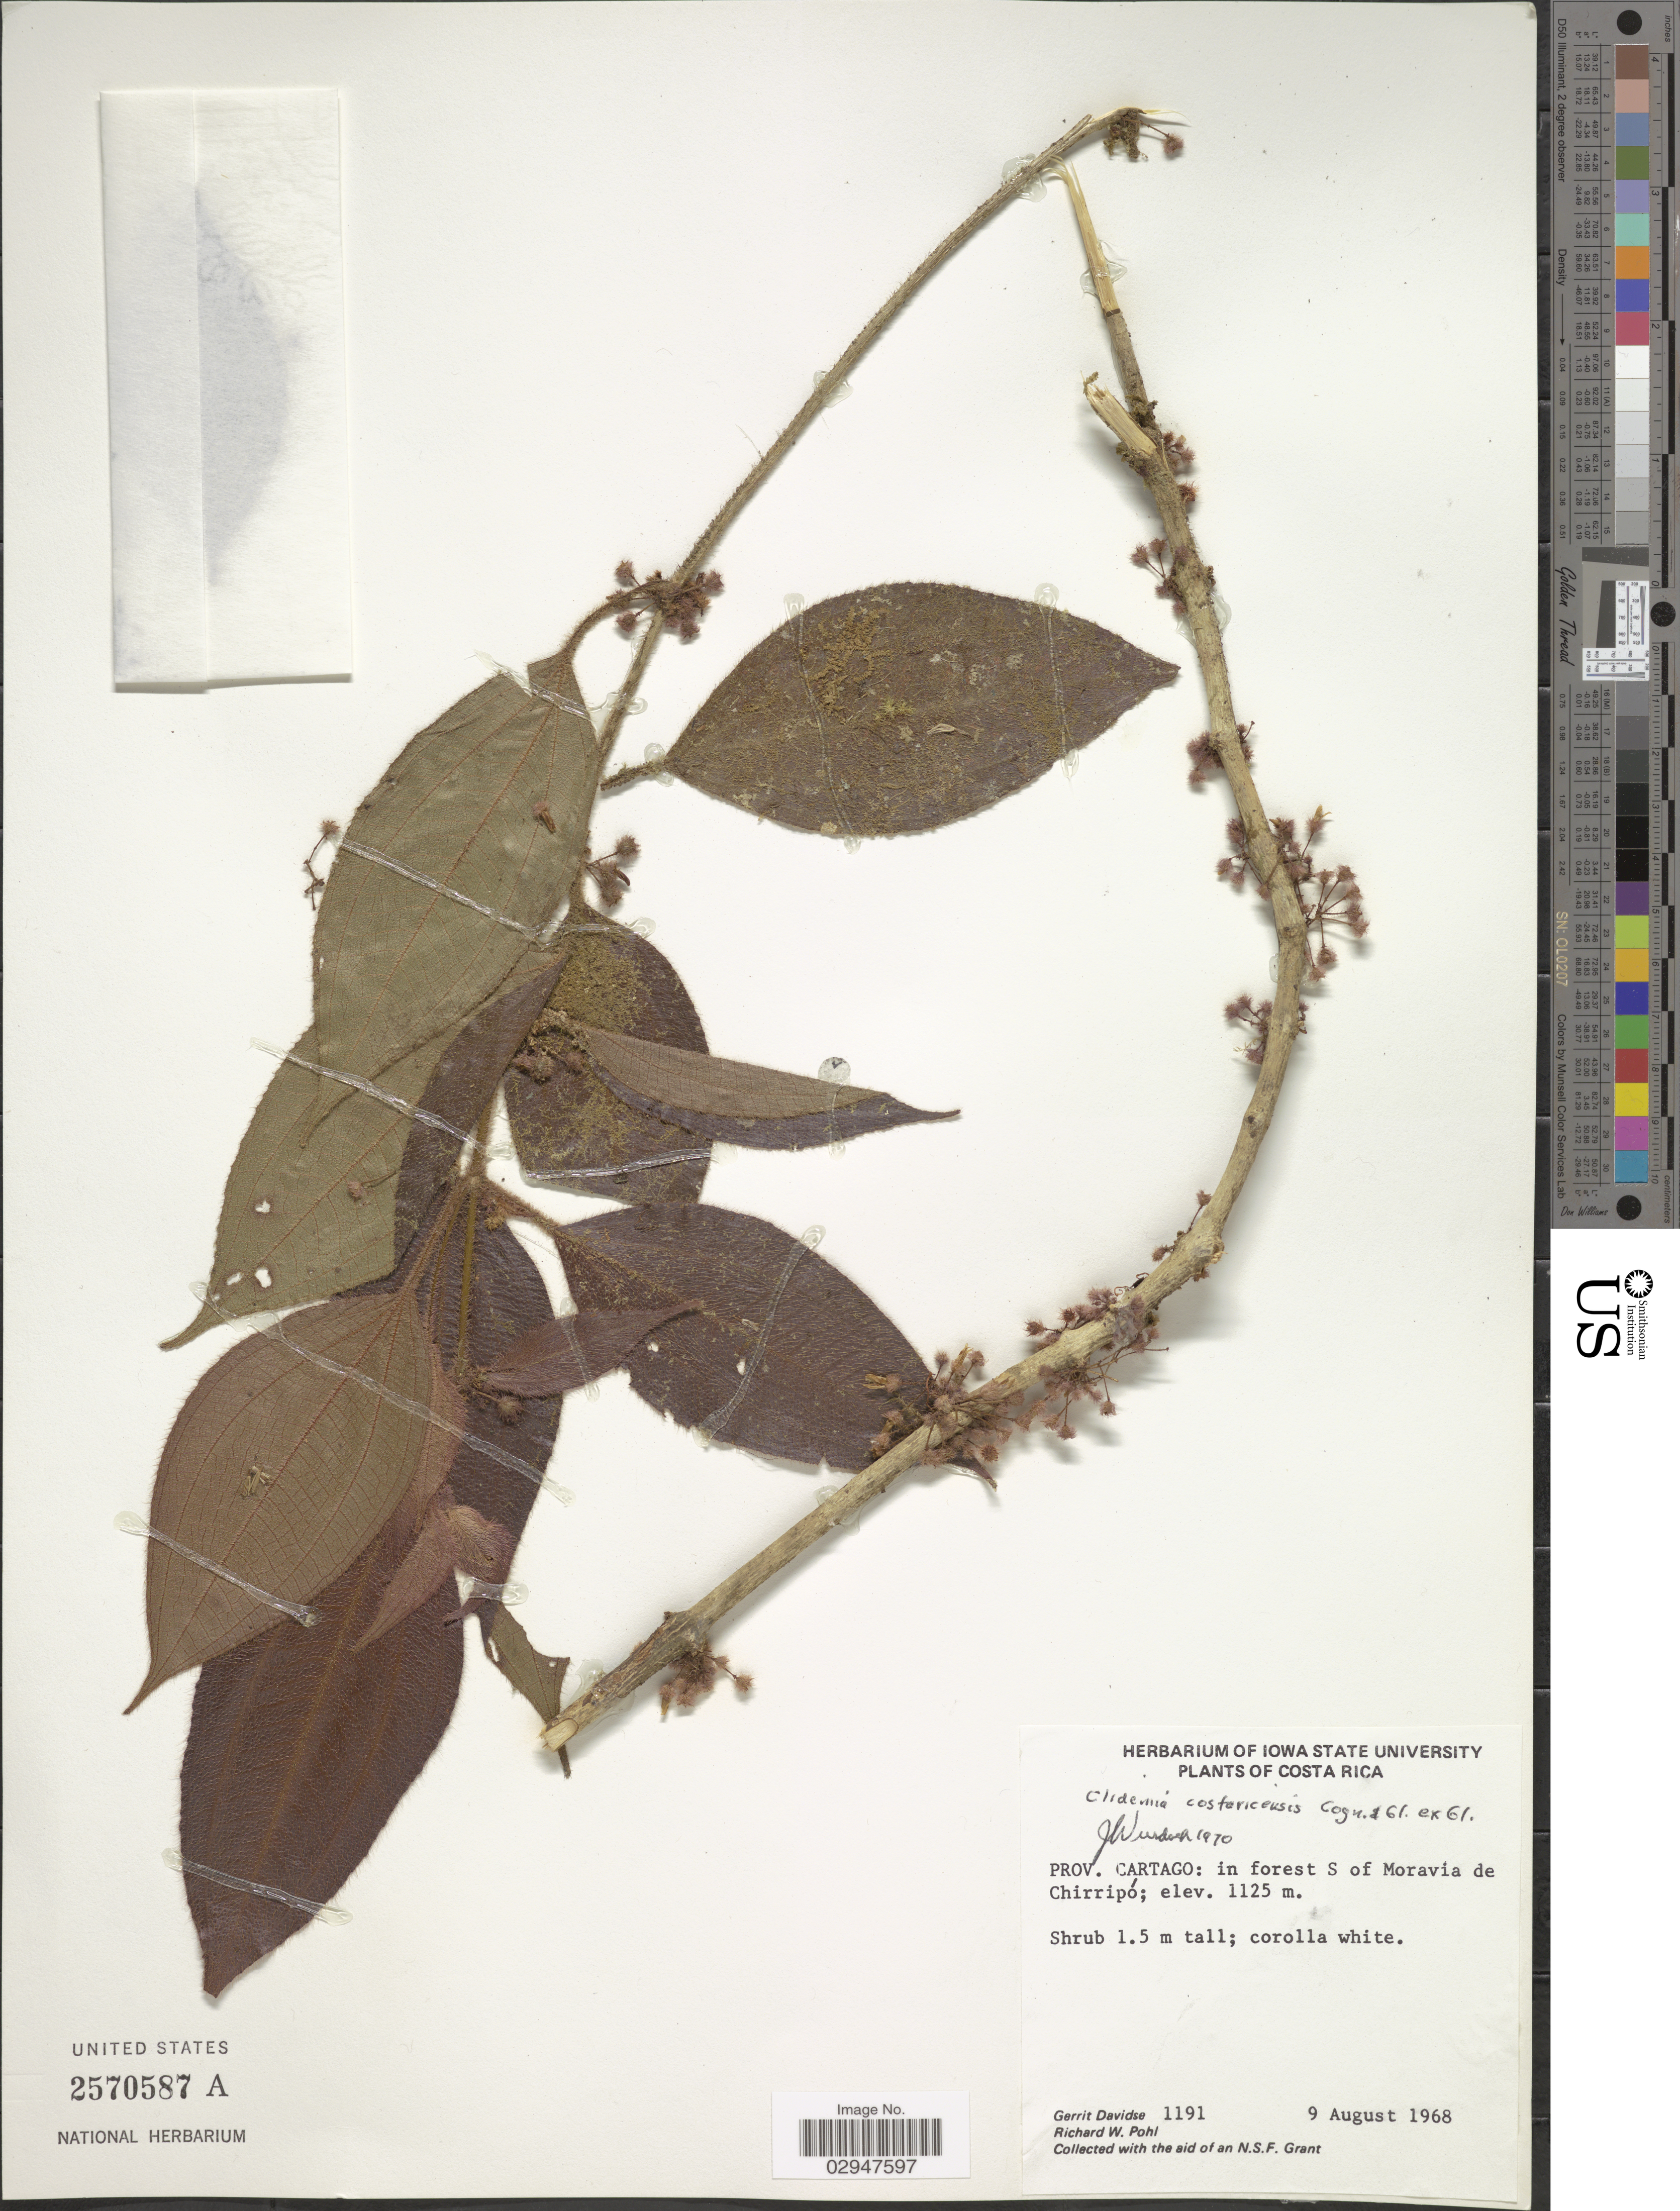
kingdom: Plantae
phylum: Tracheophyta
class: Magnoliopsida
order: Myrtales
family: Melastomataceae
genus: Clidemia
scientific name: Clidemia costaricensis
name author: Cogn. & Gleason in Gleason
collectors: G. Davidse & R. W. Pohl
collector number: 1191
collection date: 1968-08-09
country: Costa Rica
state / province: Cartago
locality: In forest S of Moravia de Chirripó.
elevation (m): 1125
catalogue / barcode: US 2570587A